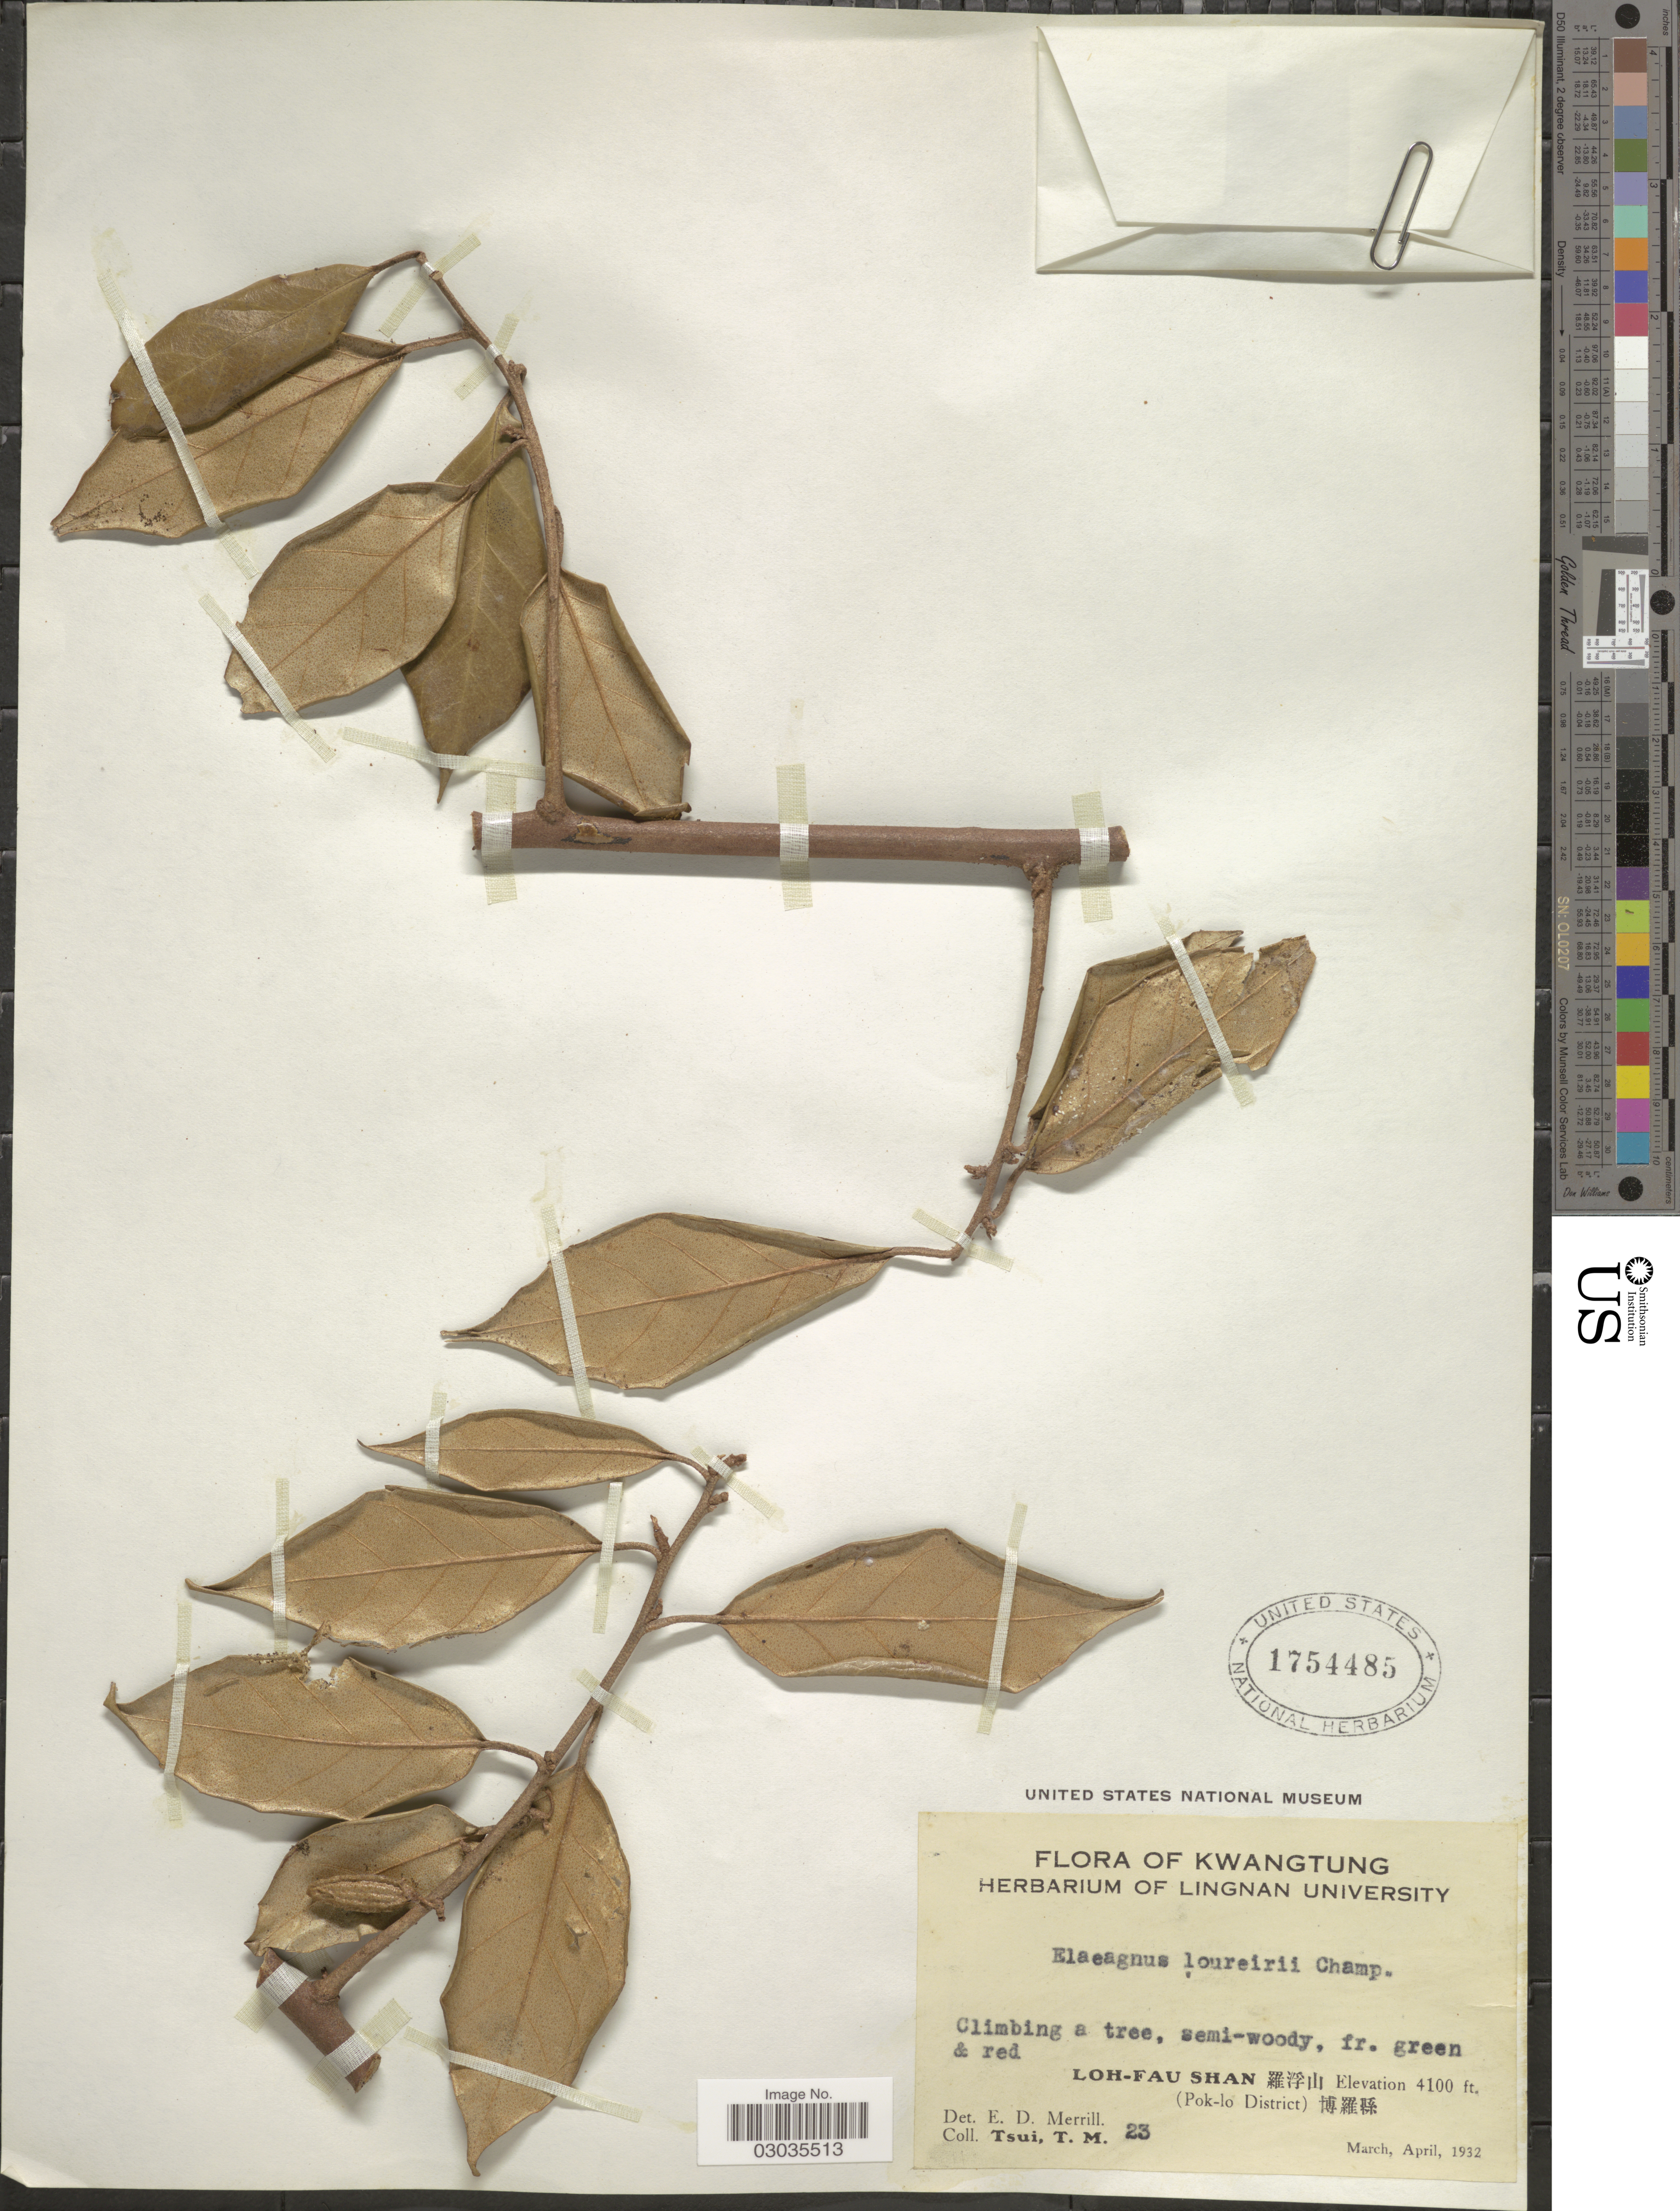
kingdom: Plantae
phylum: Tracheophyta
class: Magnoliopsida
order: Rosales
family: Elaeagnaceae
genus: Elaeagnus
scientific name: Elaeagnus loureiri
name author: Champ. ex Benth.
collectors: T. Tsui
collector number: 23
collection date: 1932-03/1932-04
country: China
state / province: Guangdong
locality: Kwangtung. Loh-Fau Shan (Pok-lo District).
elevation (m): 1250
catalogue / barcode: US 1754485